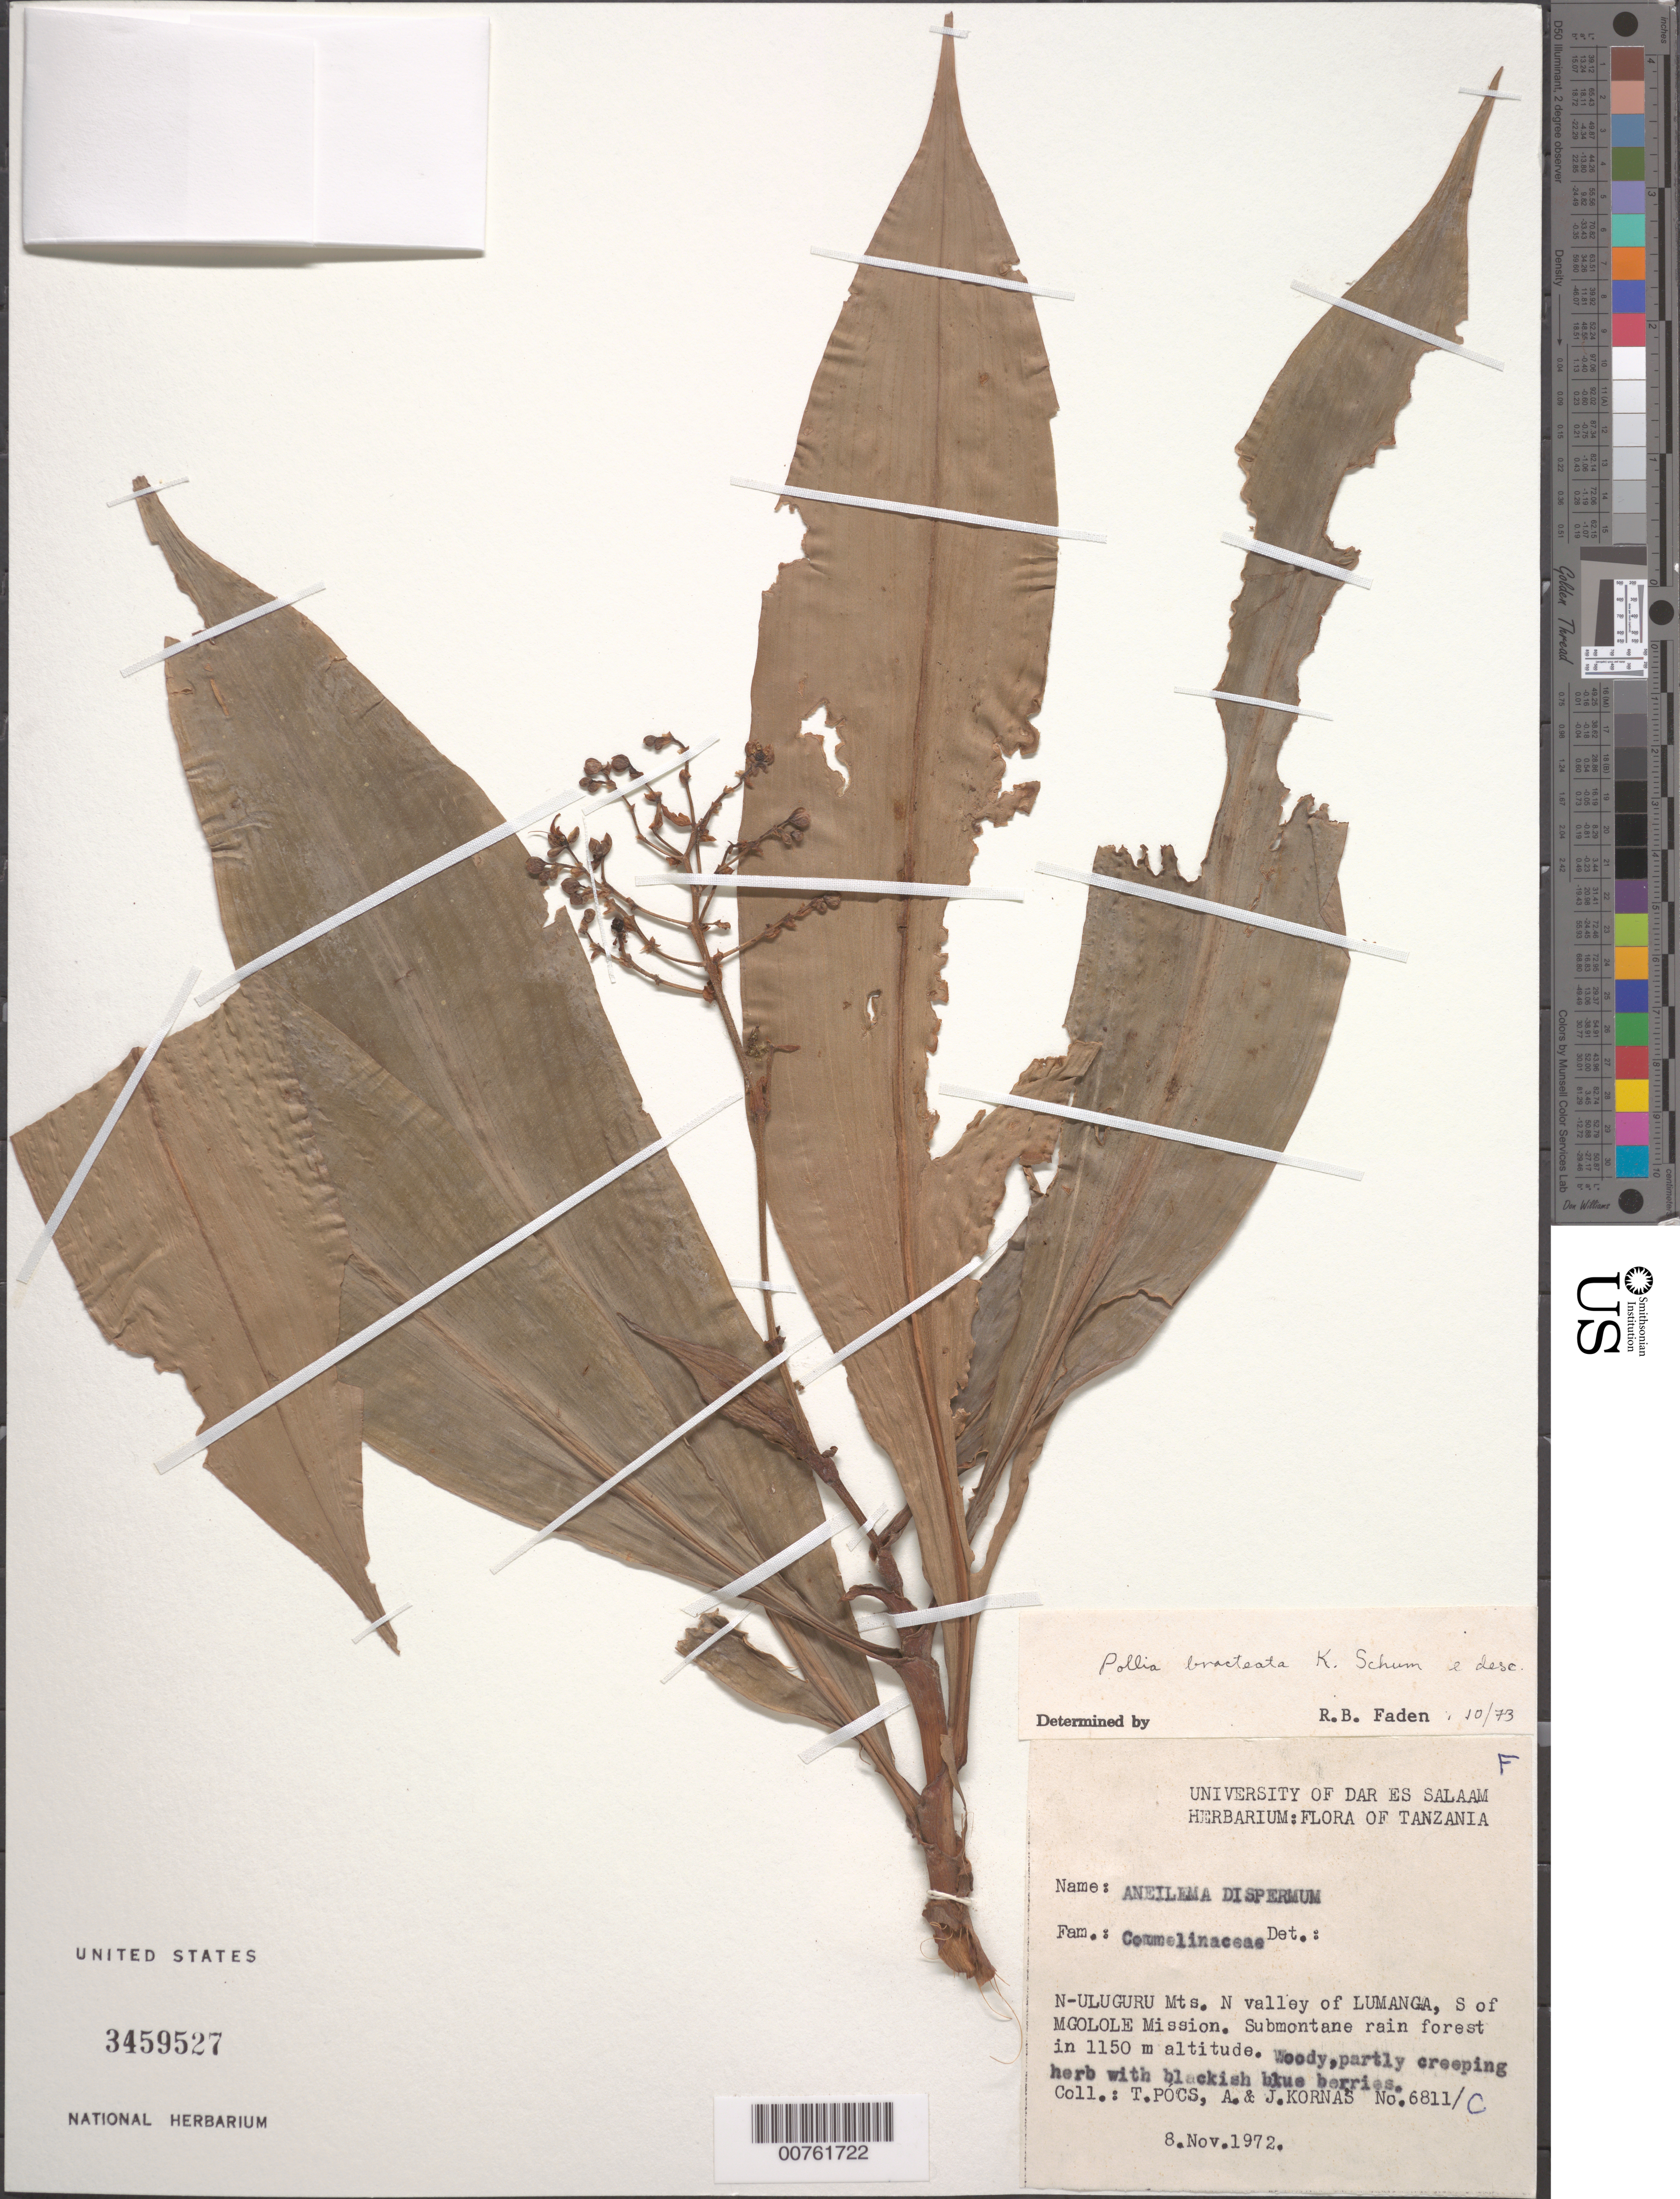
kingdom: Plantae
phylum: Tracheophyta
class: Liliopsida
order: Commelinales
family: Commelinaceae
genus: Pollia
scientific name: Pollia bracteata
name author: K. Schum.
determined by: Faden, Robert B., (US), Smithsonian Institution - National Museum of Natural History (UNITED STATES)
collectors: T. Pocs, A. Kornas & J. Kornas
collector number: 6811/C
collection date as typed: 08 Nov 1972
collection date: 1972-11-08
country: Tanzania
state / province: Dar es Salaam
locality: N-Uluguru Mts. N valley of Lumanga, S of Mgolole Mission.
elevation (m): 1150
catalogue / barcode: US 3459527